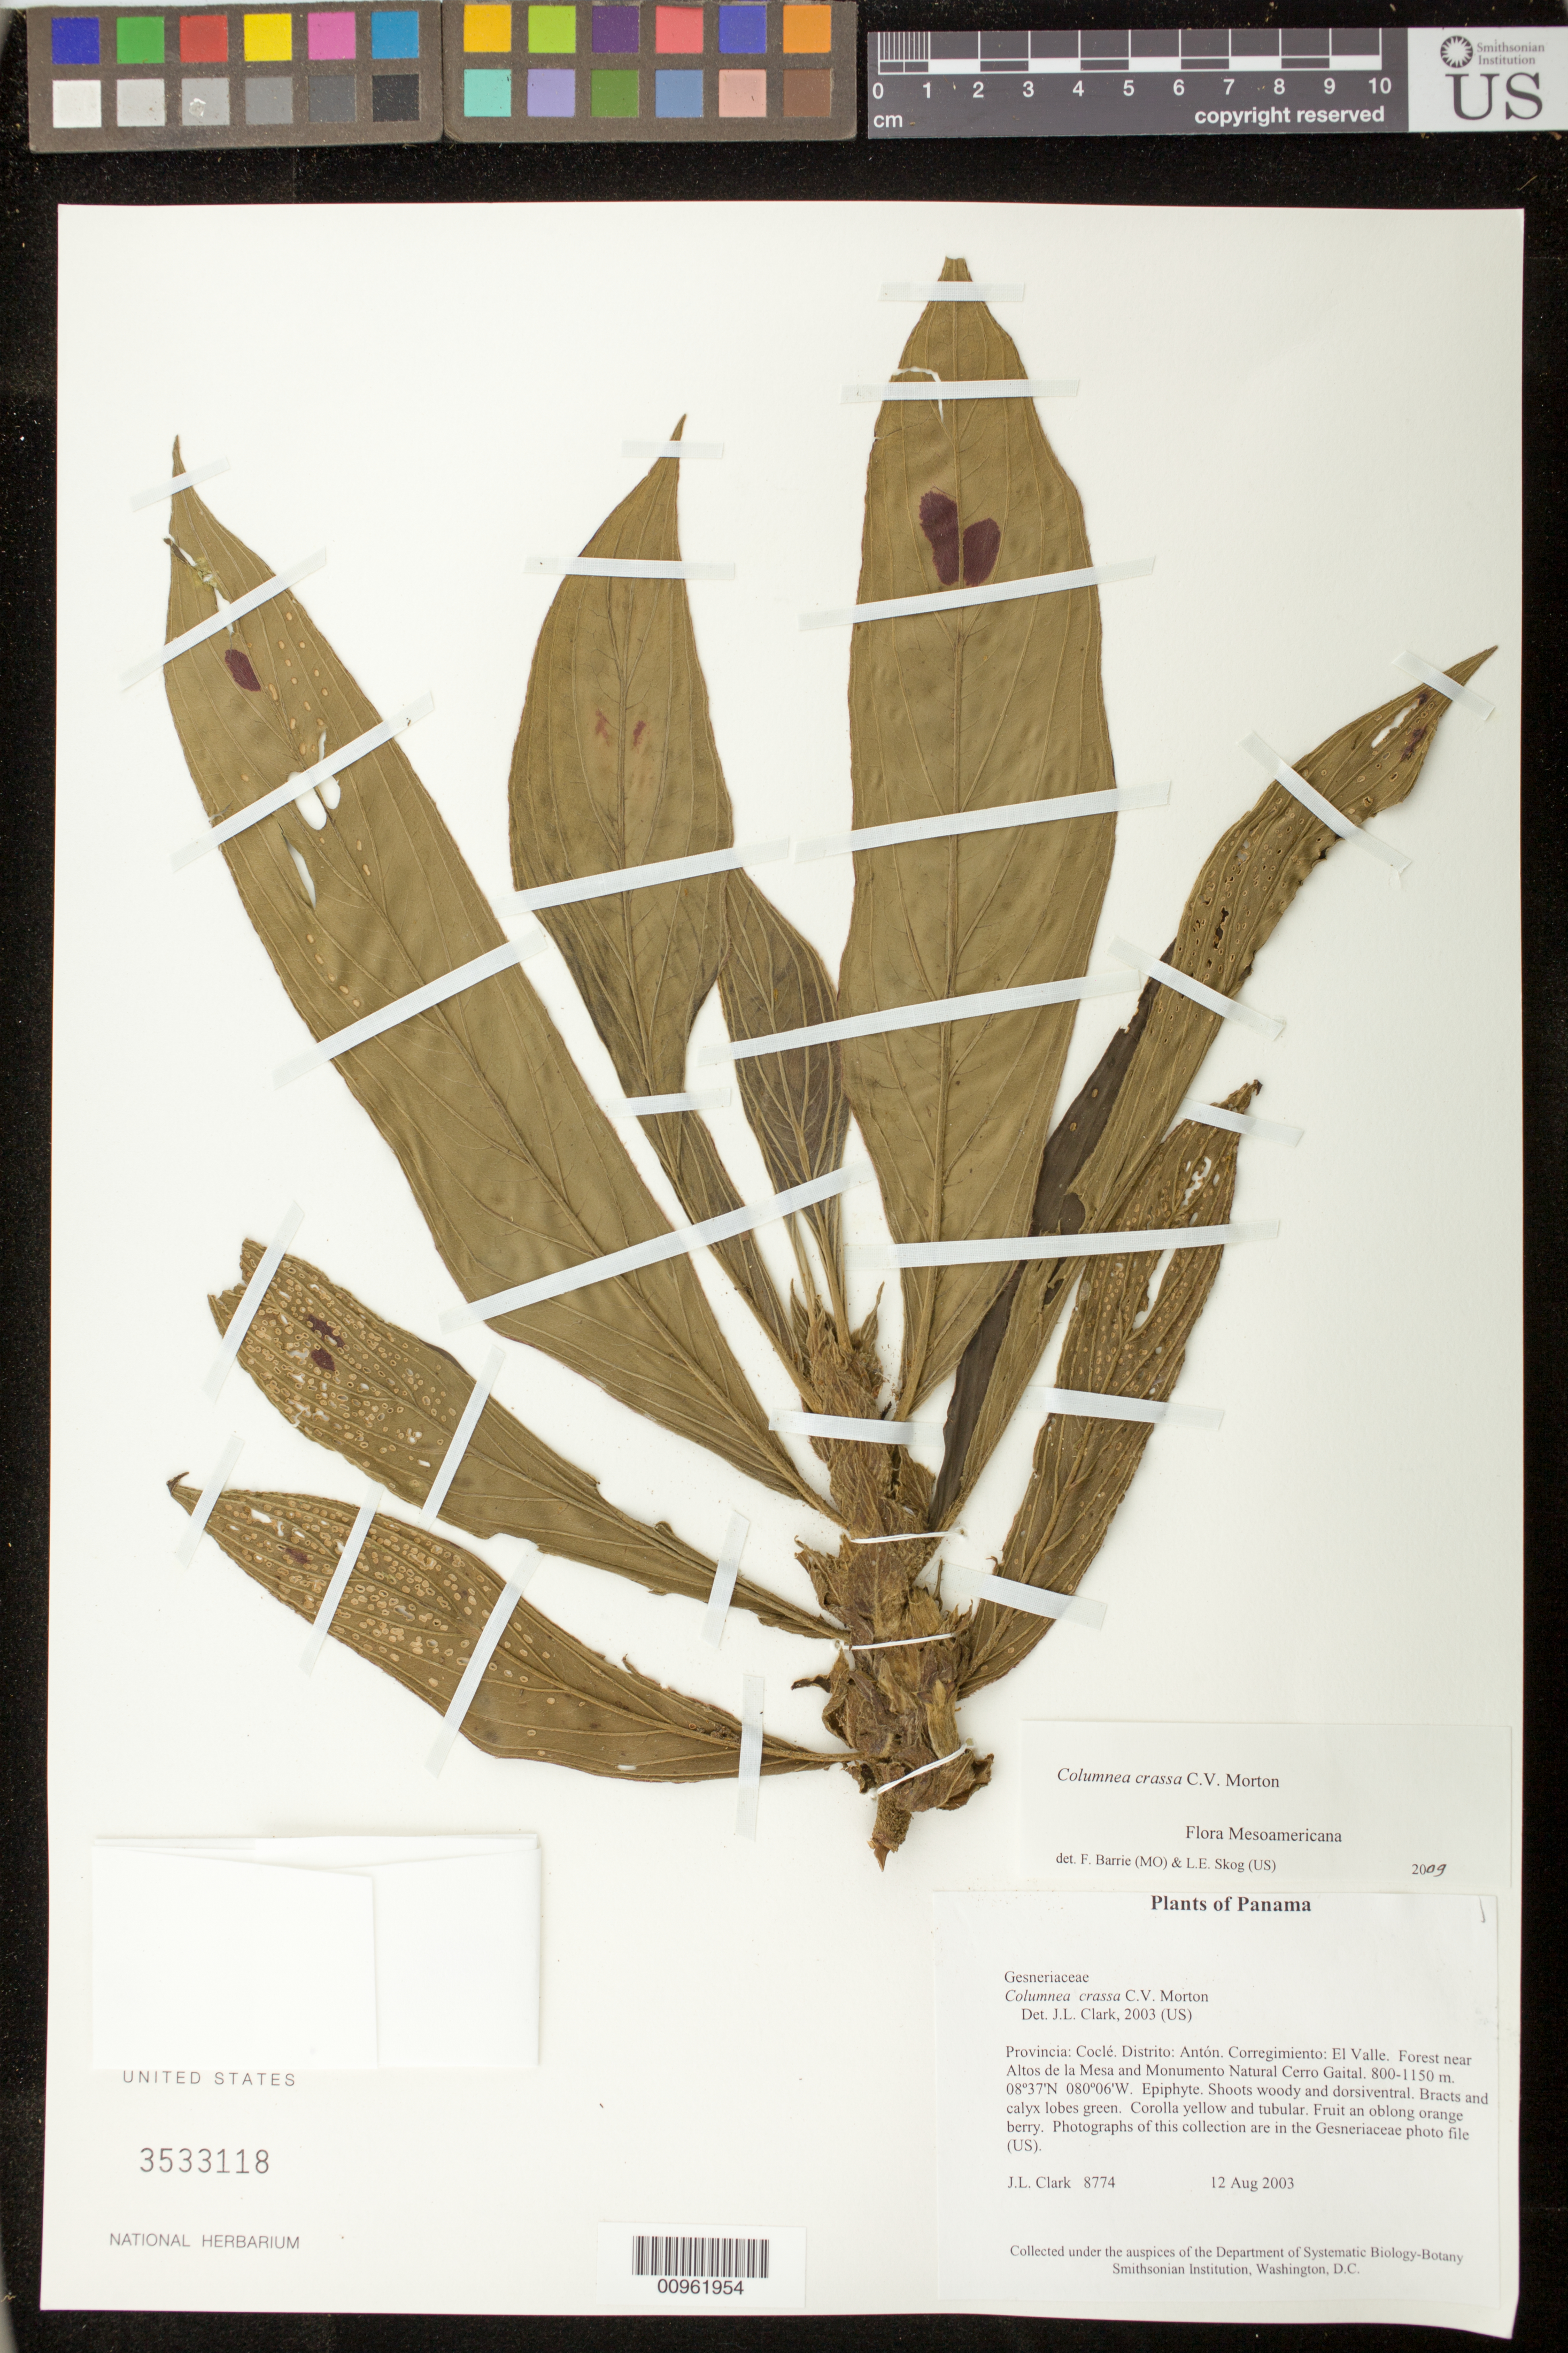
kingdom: Plantae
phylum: Tracheophyta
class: Magnoliopsida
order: Lamiales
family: Gesneriaceae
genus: Columnea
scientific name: Columnea crassa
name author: C.V. Morton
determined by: Clark, J. L., (SEL), The Marie Selby Botanical Garden (UNITED STATES)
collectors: J. L. Clark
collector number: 8774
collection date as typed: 12 Aug 2003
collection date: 2003-08-12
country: Panama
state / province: Coclé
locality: Antón. Corregimiento: El Valle. Forest near Altos de la Mesa and Monumento Natural Cerro Gaital.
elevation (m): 800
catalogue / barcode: US 3533118